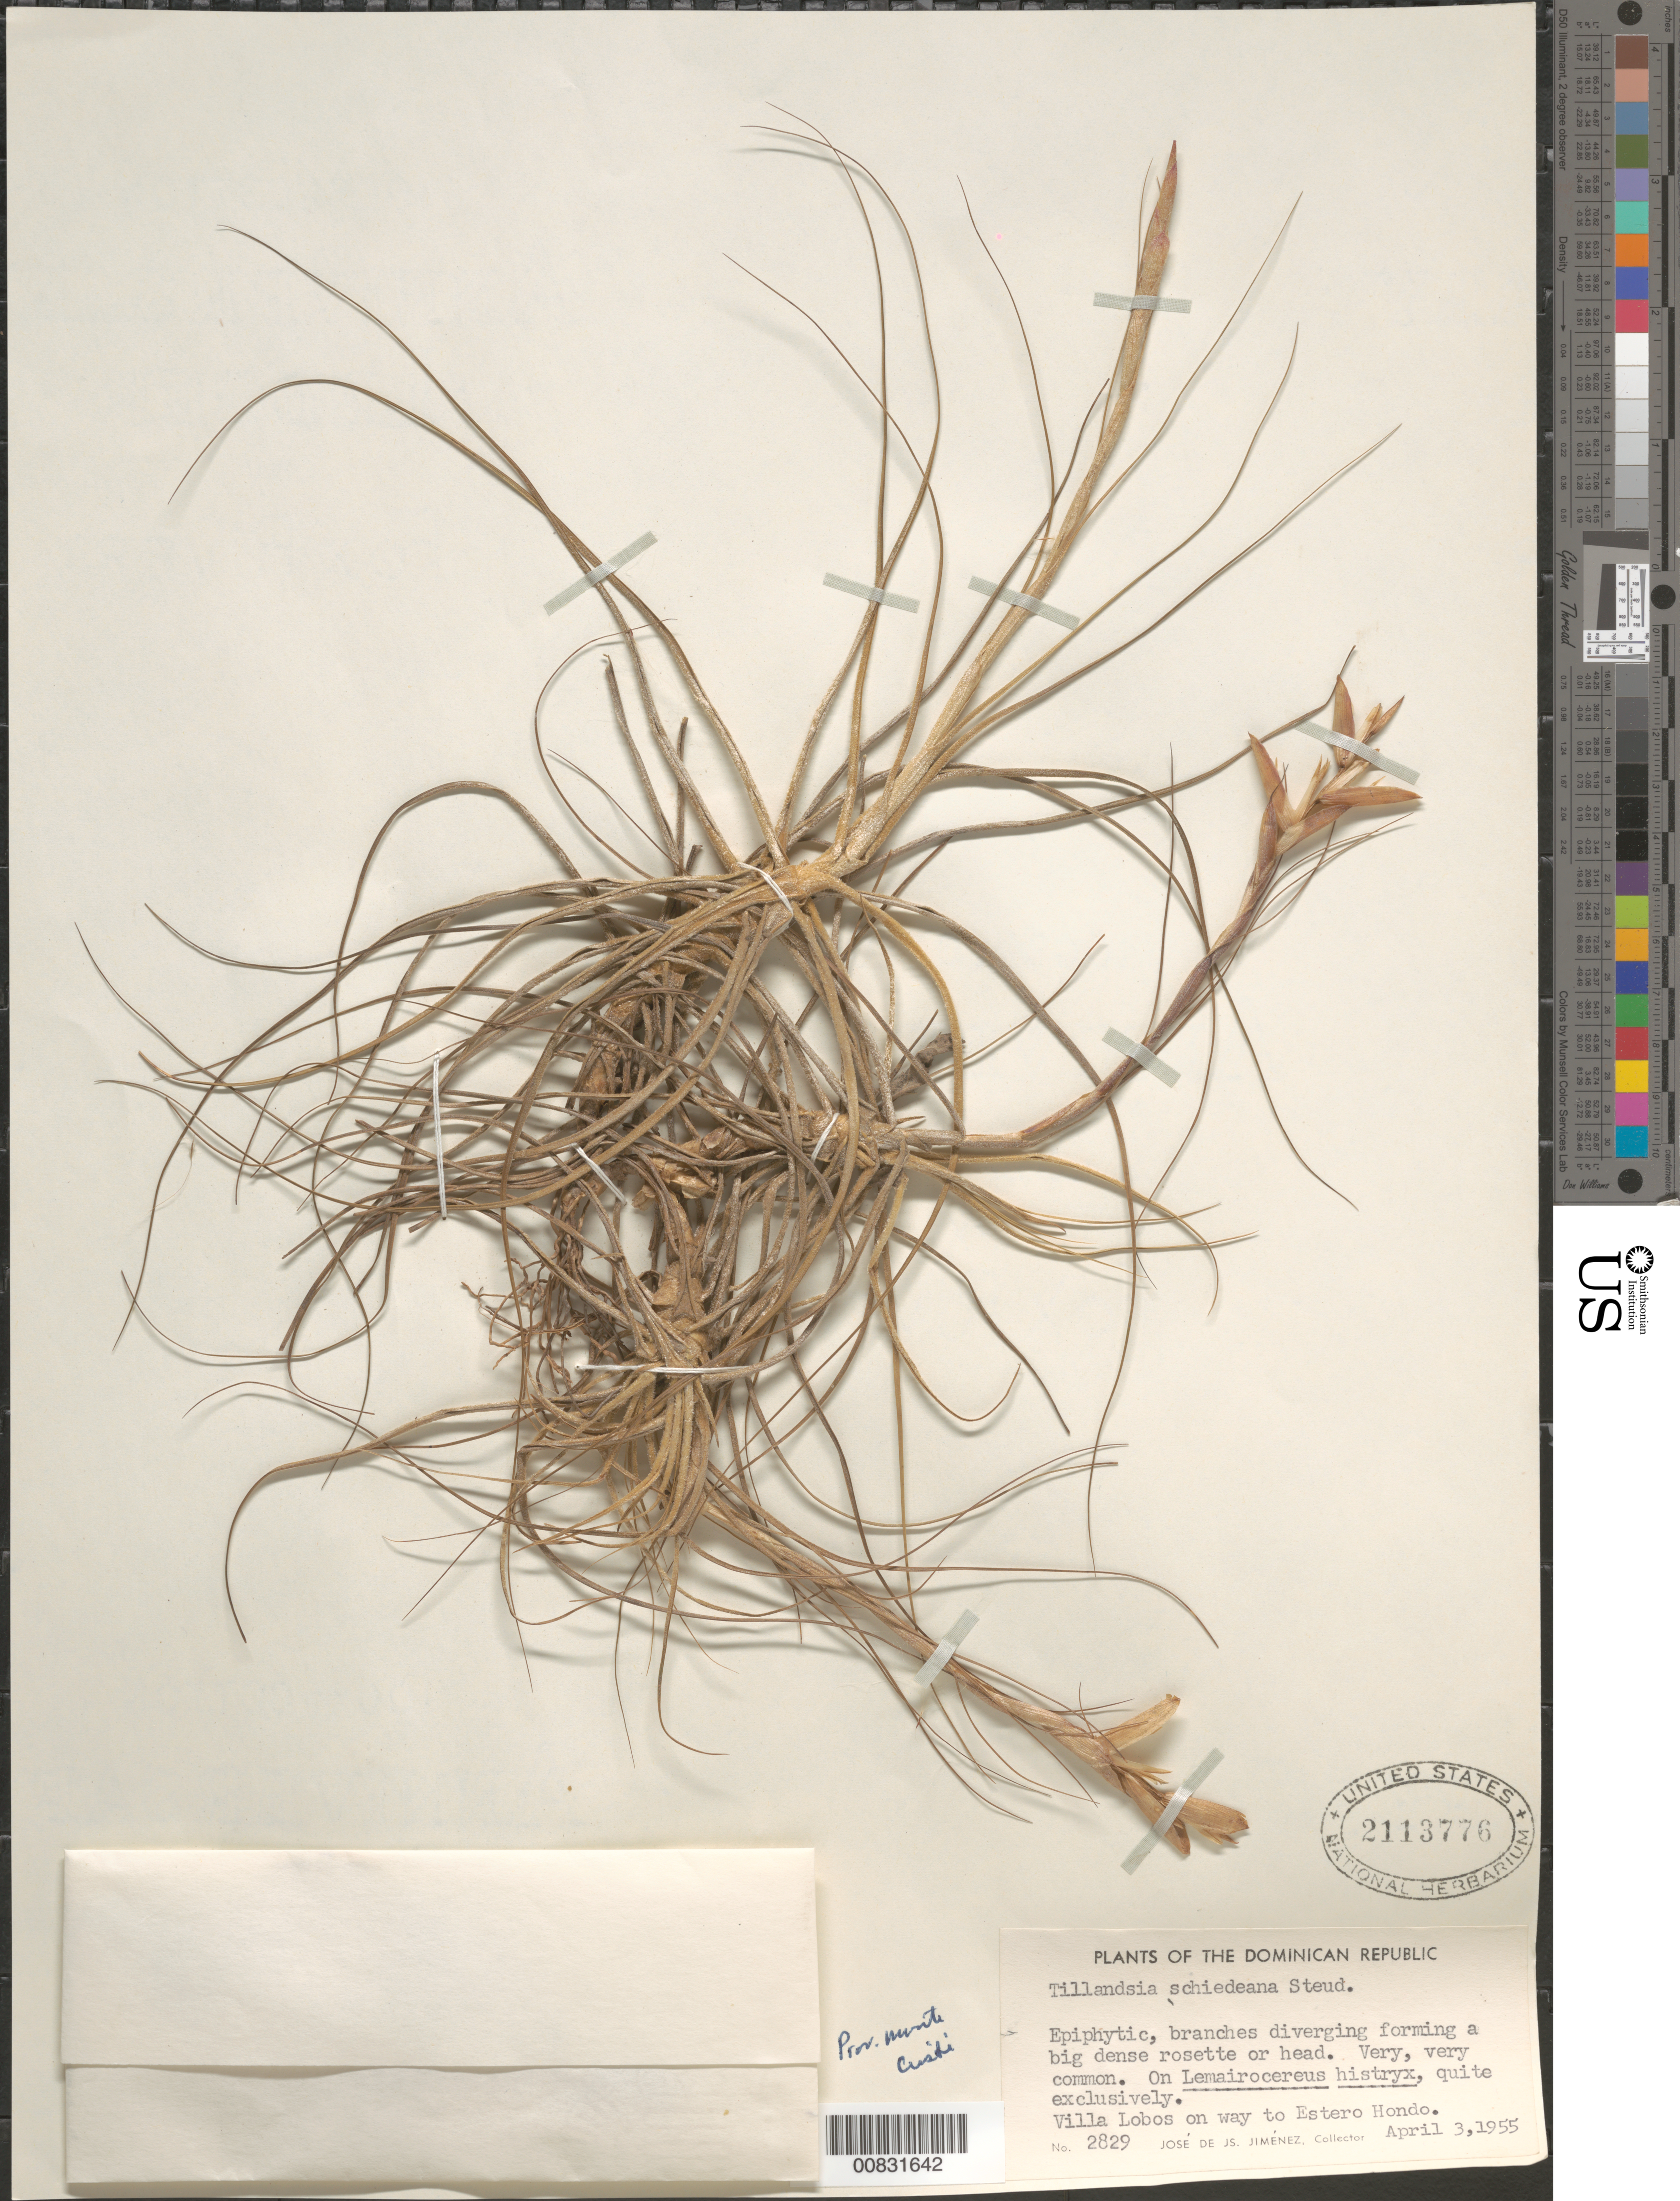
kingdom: Plantae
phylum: Tracheophyta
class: Liliopsida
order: Poales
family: Bromeliaceae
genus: Tillandsia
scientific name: Tillandsia schiedeana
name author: Steud.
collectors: J. J. Jiménez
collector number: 2829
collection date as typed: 03 Apr 1955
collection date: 1955-04-03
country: Dominican Republic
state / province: Monte Cristi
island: Hispaniola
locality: Villa Lobos on way to Esero Hondo.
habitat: On Lemairocereus histryx, quite exclusively.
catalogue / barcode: US 2113776